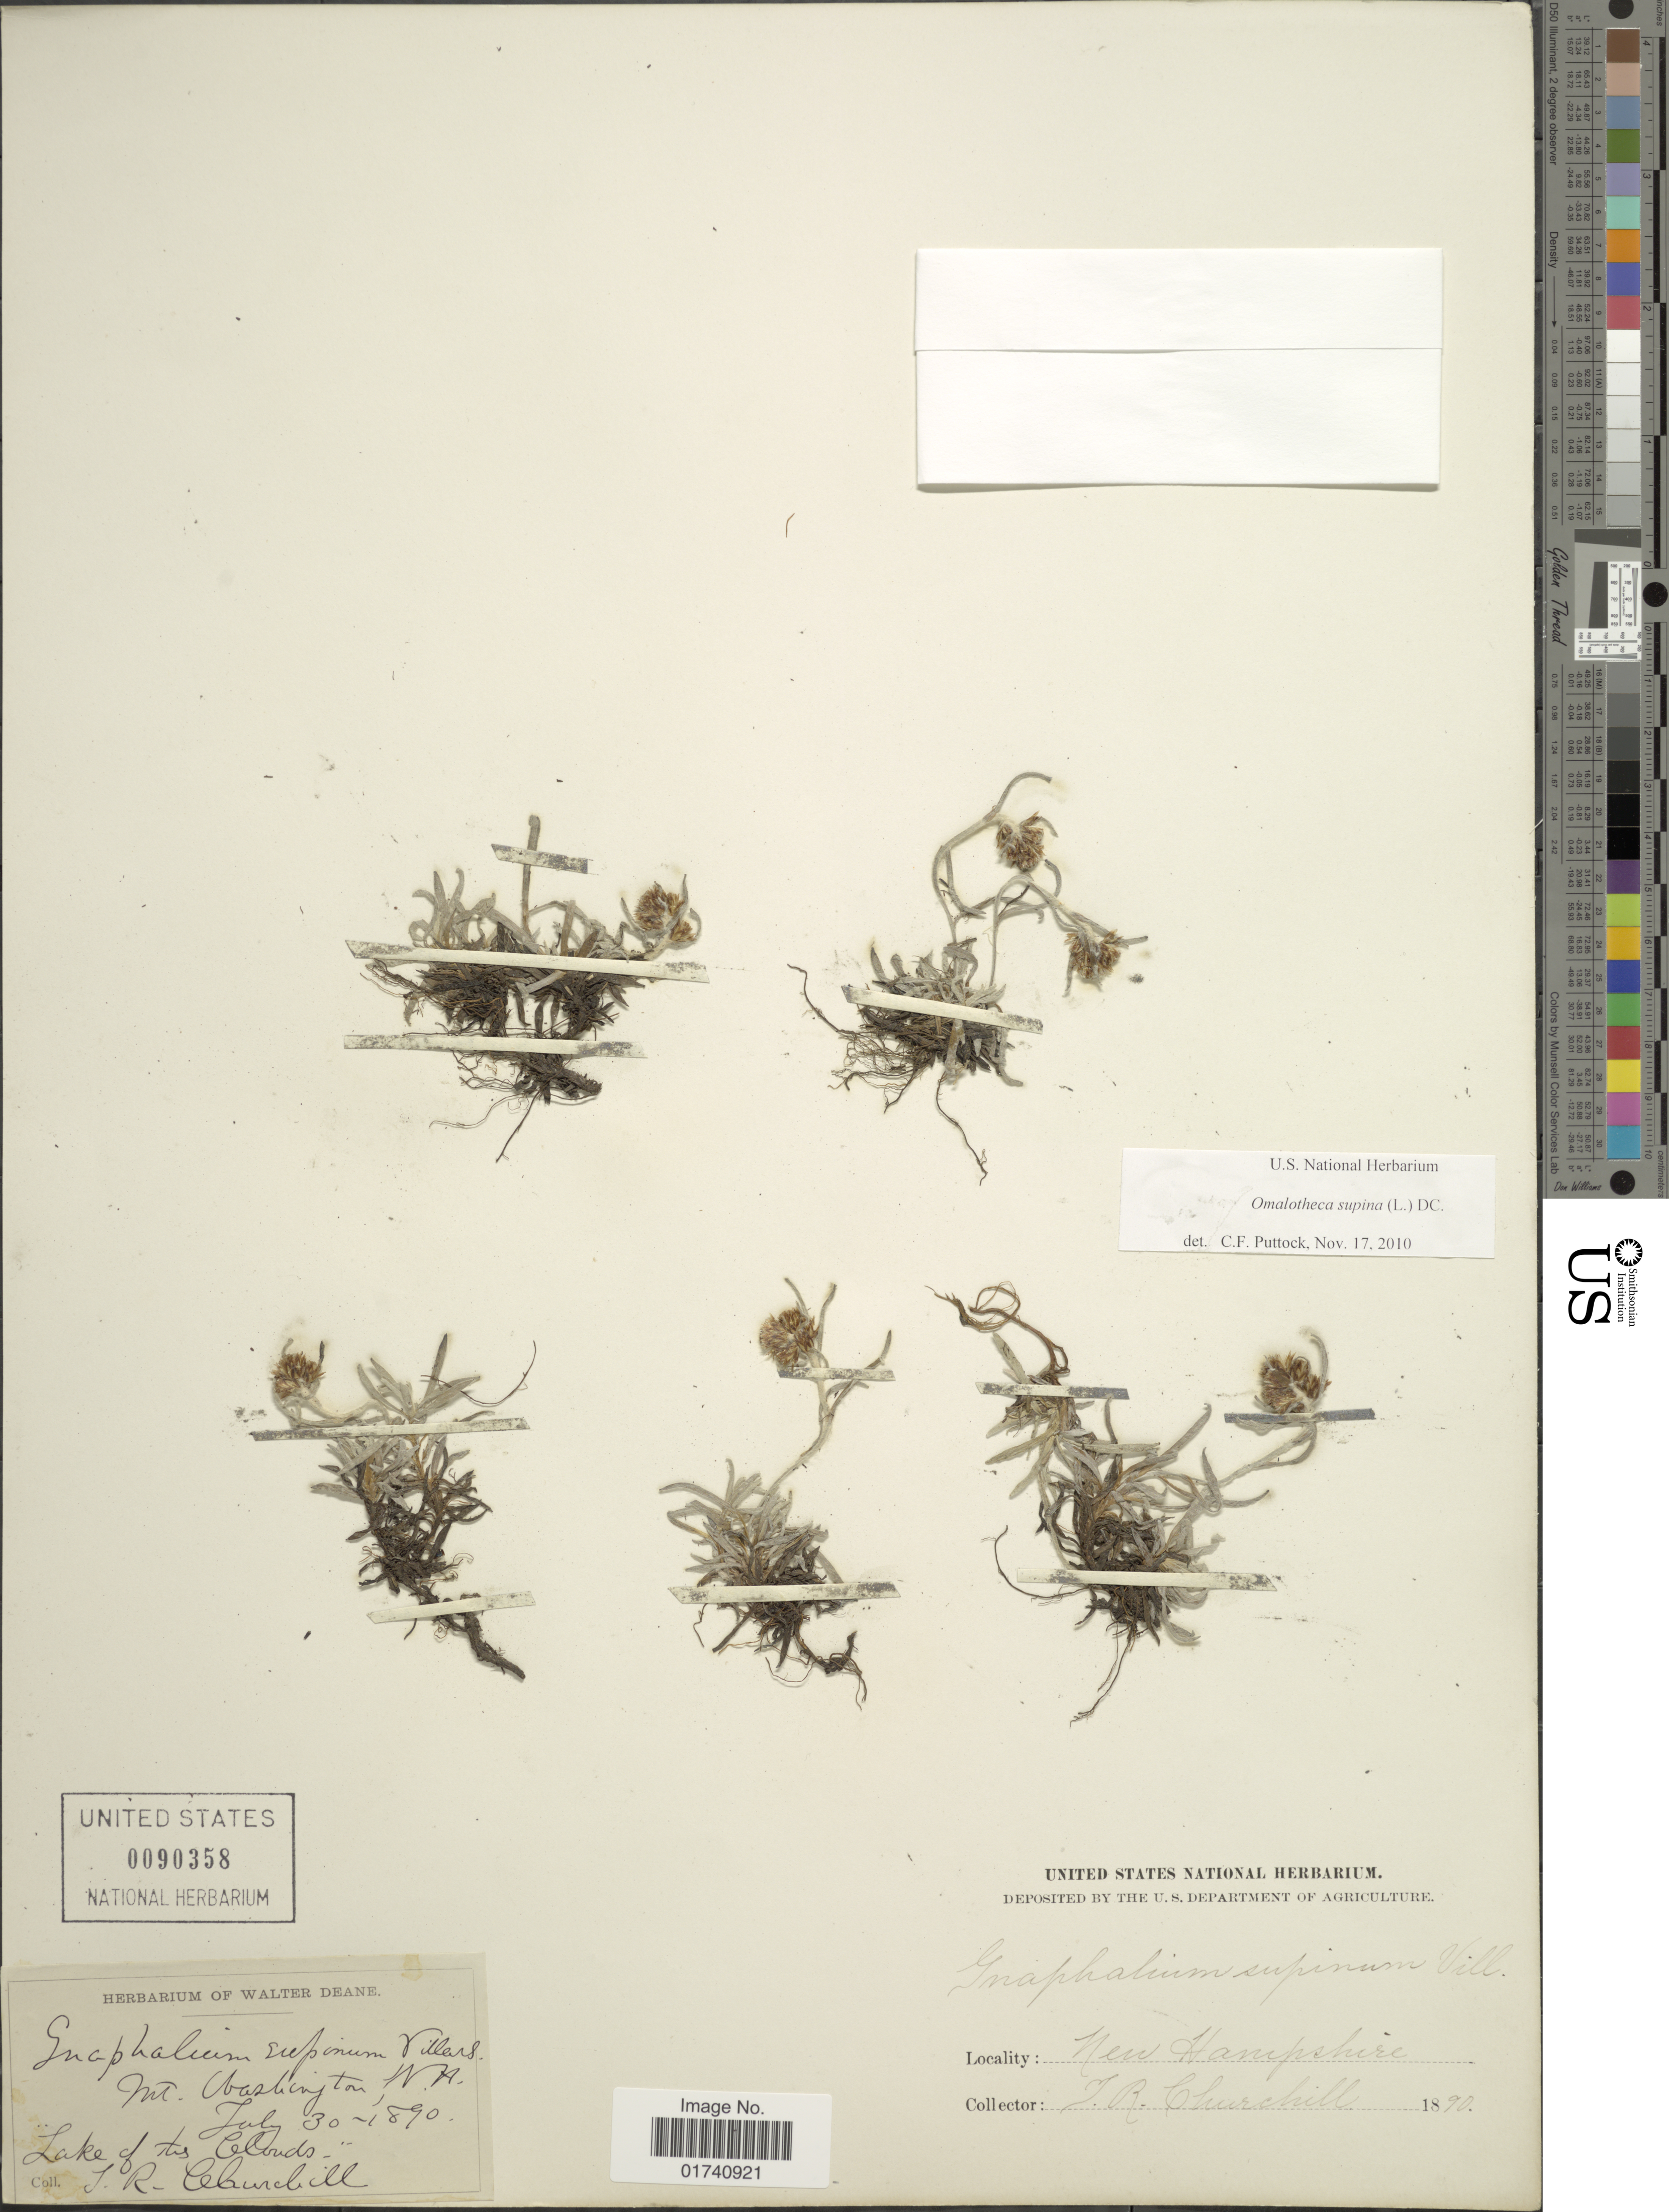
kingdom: Plantae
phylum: Tracheophyta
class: Magnoliopsida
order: Asterales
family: Asteraceae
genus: Omalotheca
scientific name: Omalotheca supina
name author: (L.) DC.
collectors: J. Churchill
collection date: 1890-07-30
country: United States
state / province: New Hampshire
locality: Mt. Washington, N.H. Lake of the Clouds.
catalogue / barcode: US 90358